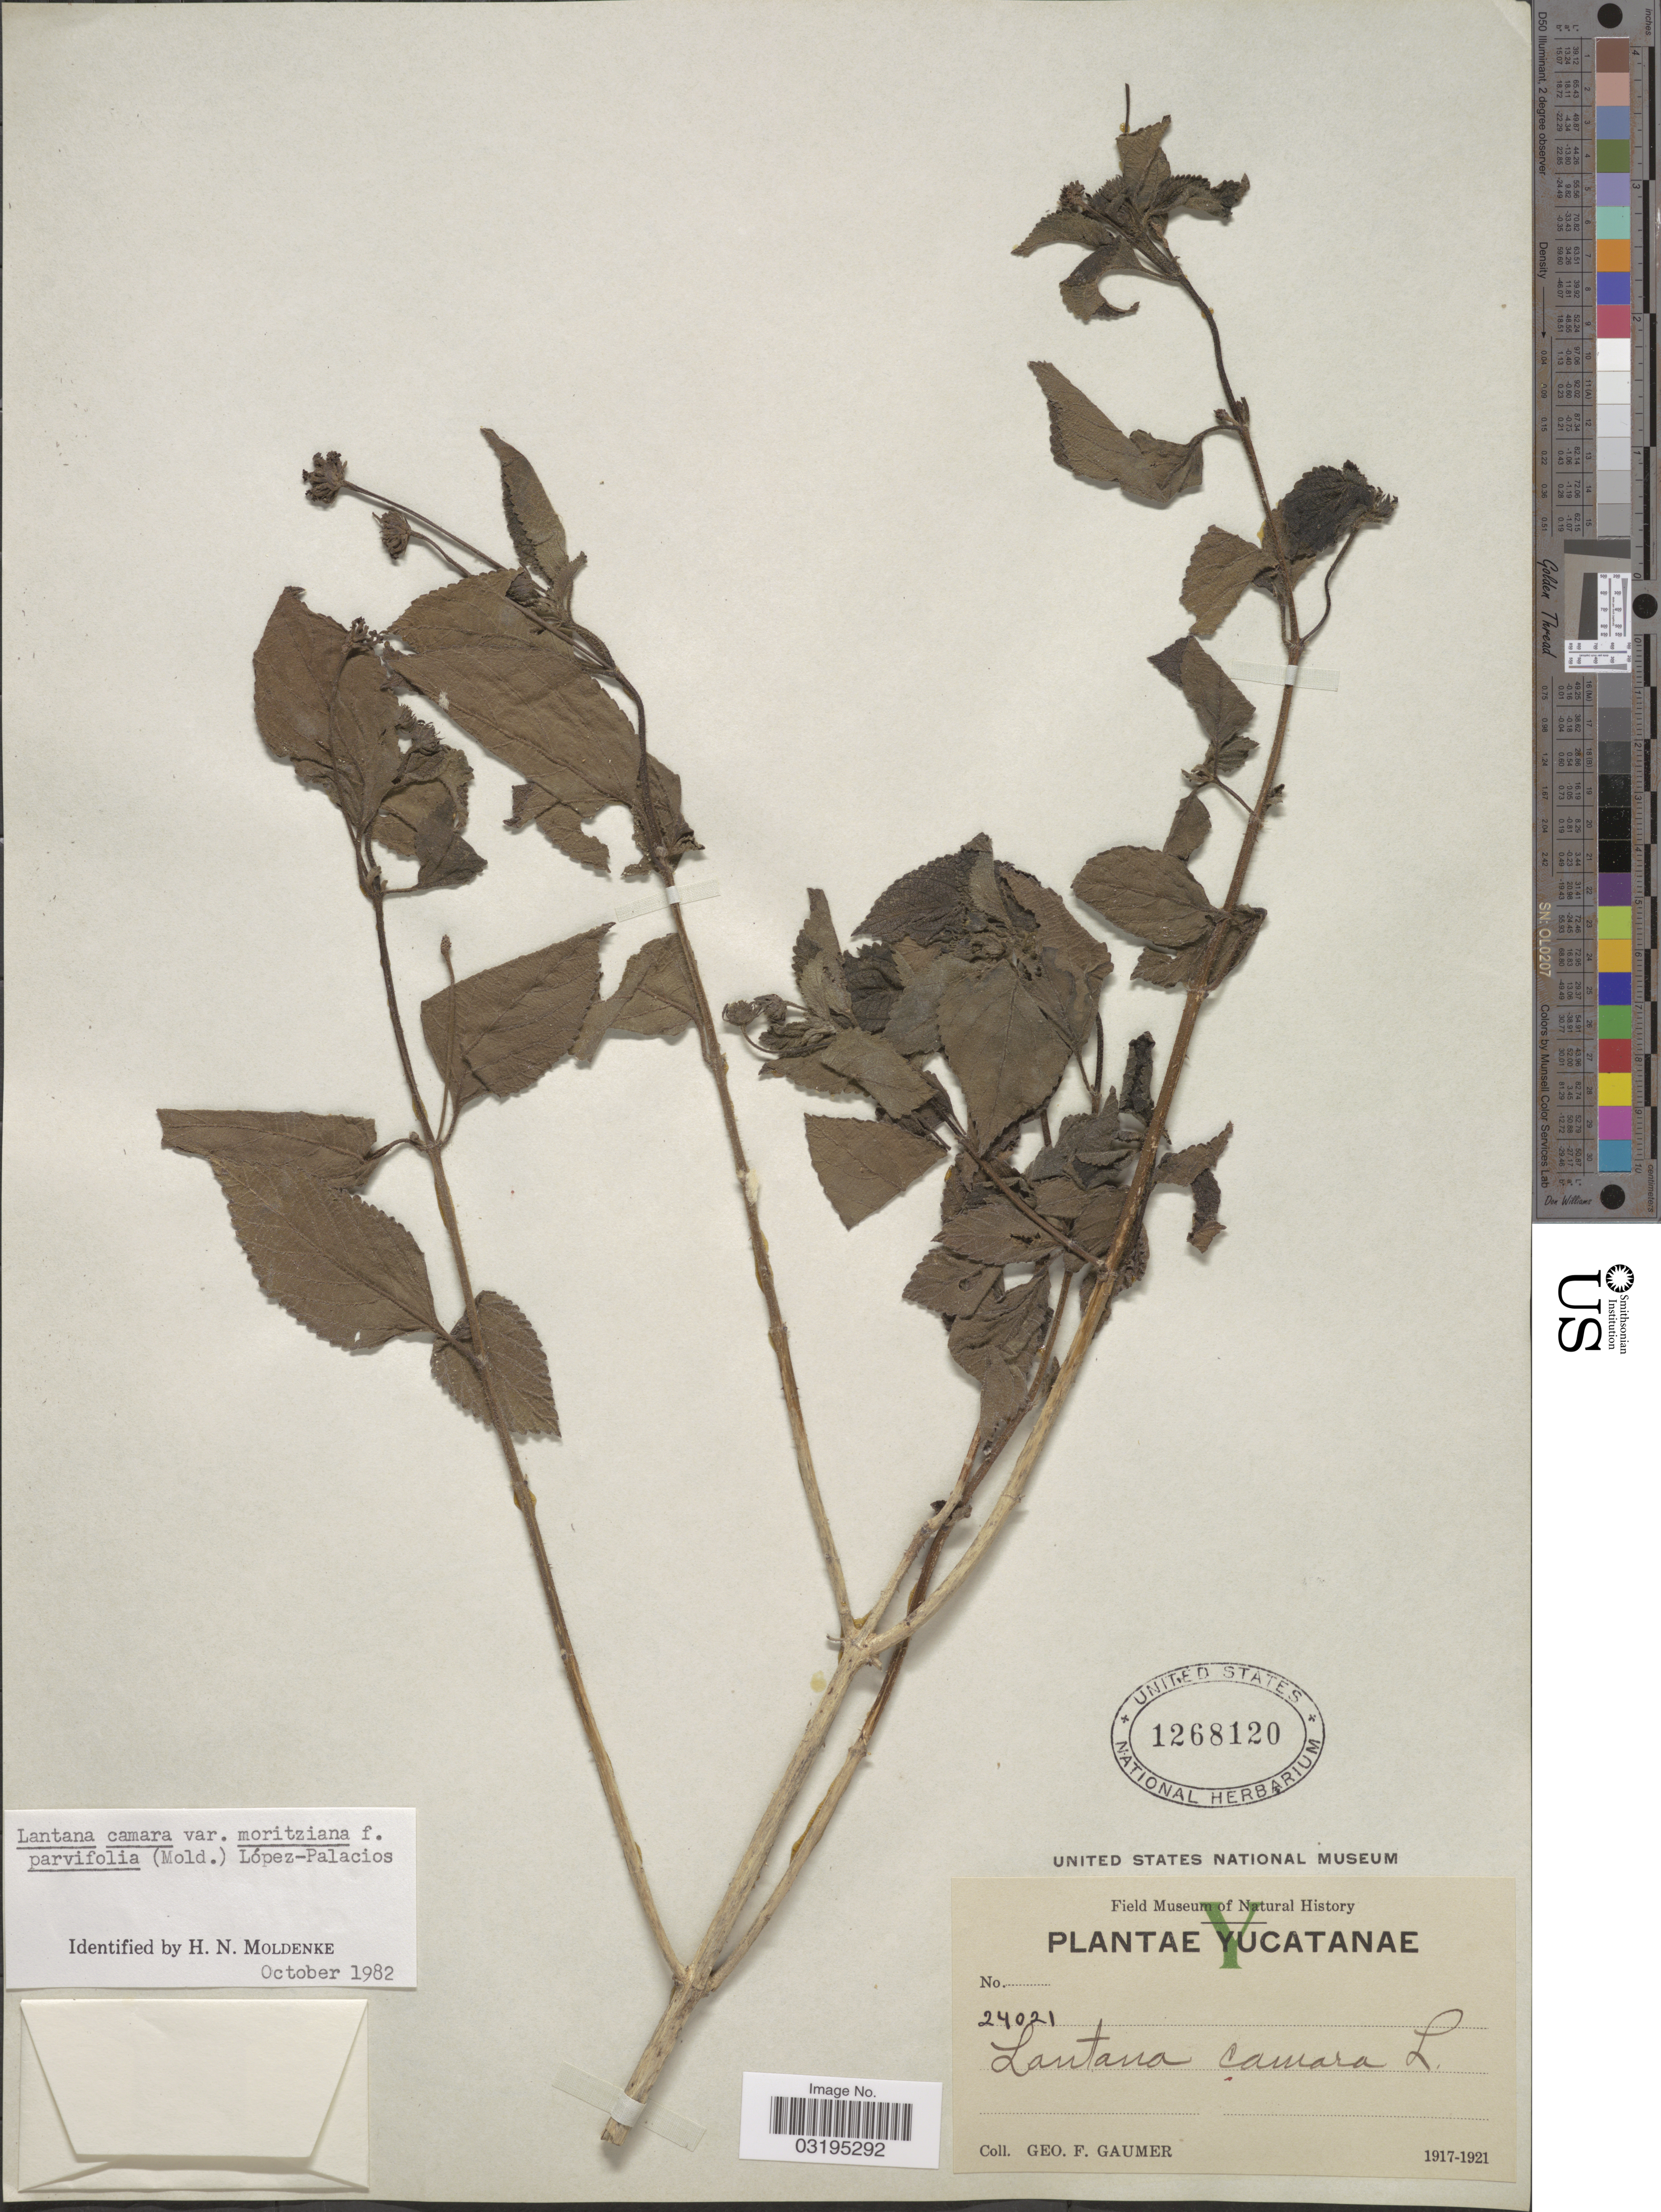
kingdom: Plantae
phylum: Tracheophyta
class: Magnoliopsida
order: Lamiales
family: Verbenaceae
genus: Lantana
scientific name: Lantana camara f. parvifolia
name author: Moldenke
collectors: G. F. Gaumer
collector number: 24021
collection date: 1917/1921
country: Mexico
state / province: Yucatán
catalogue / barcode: US 1268120